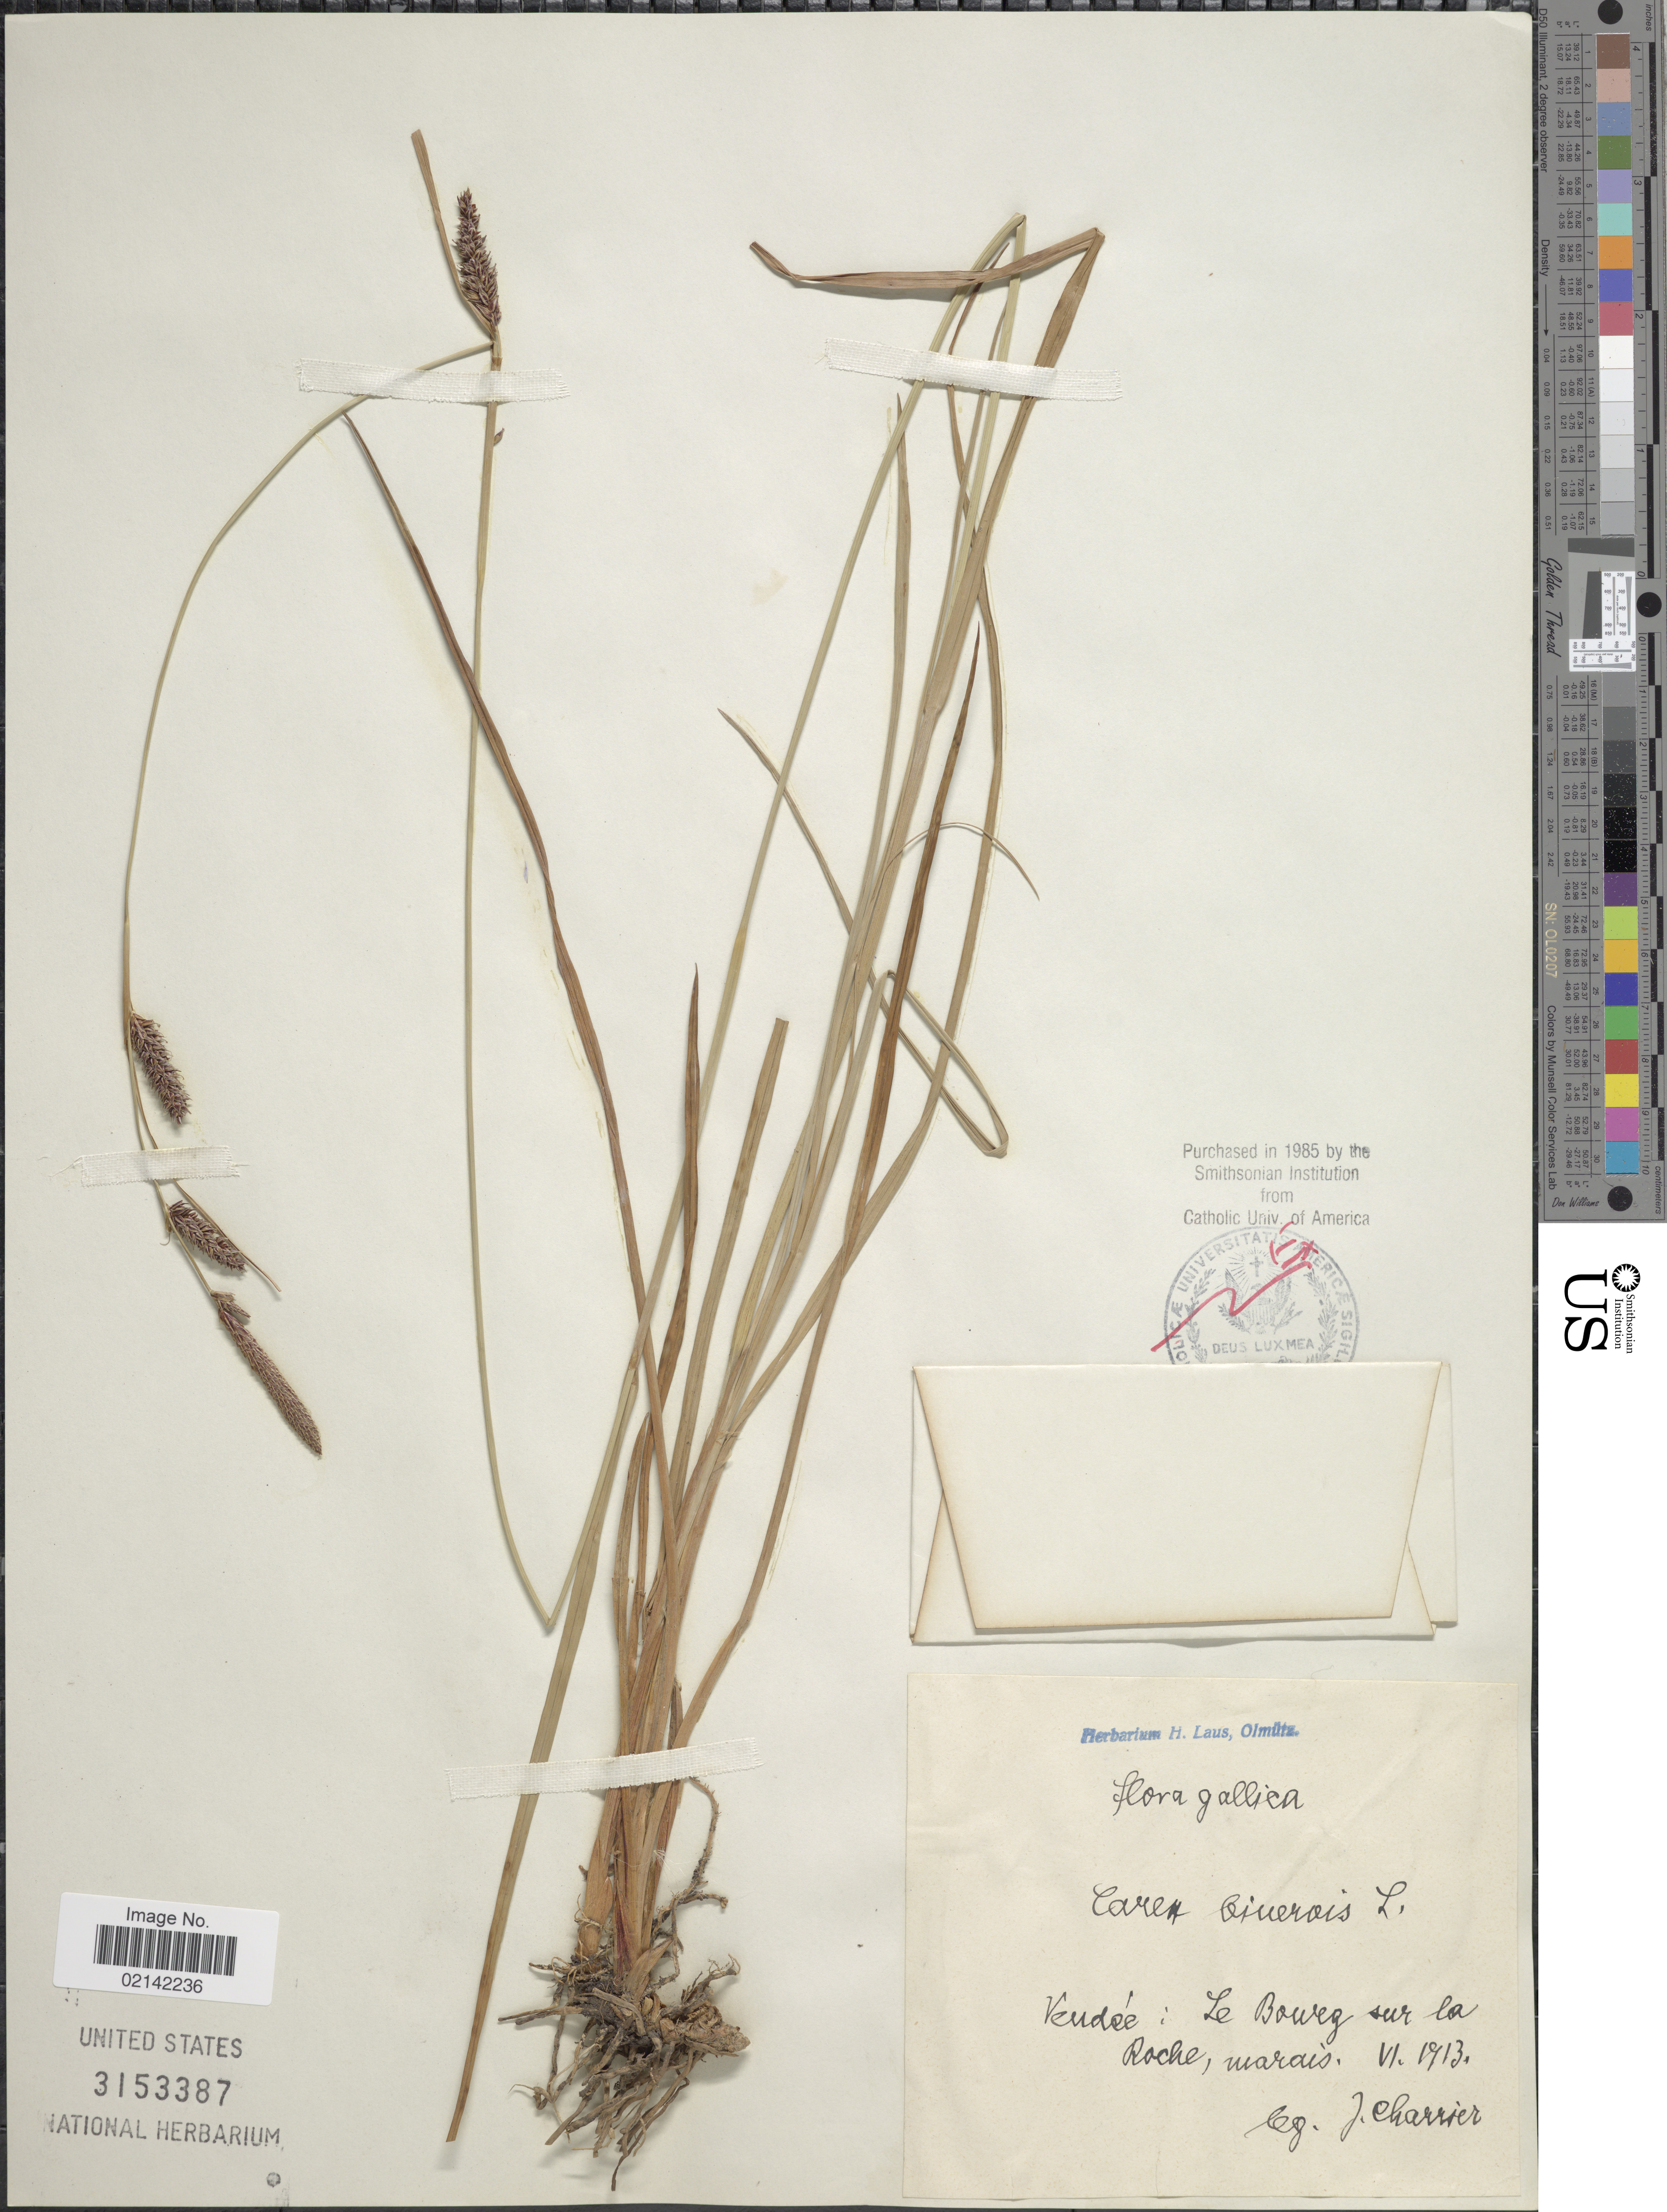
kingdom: Plantae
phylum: Tracheophyta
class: Liliopsida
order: Poales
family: Cyperaceae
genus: Carex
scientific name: Carex binervis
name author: Sm.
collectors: J. Charrier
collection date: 1913-06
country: France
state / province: Pays de la Loire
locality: Gallica. Vendee: Le Bour sur la Roche, marais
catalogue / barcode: US 3153387